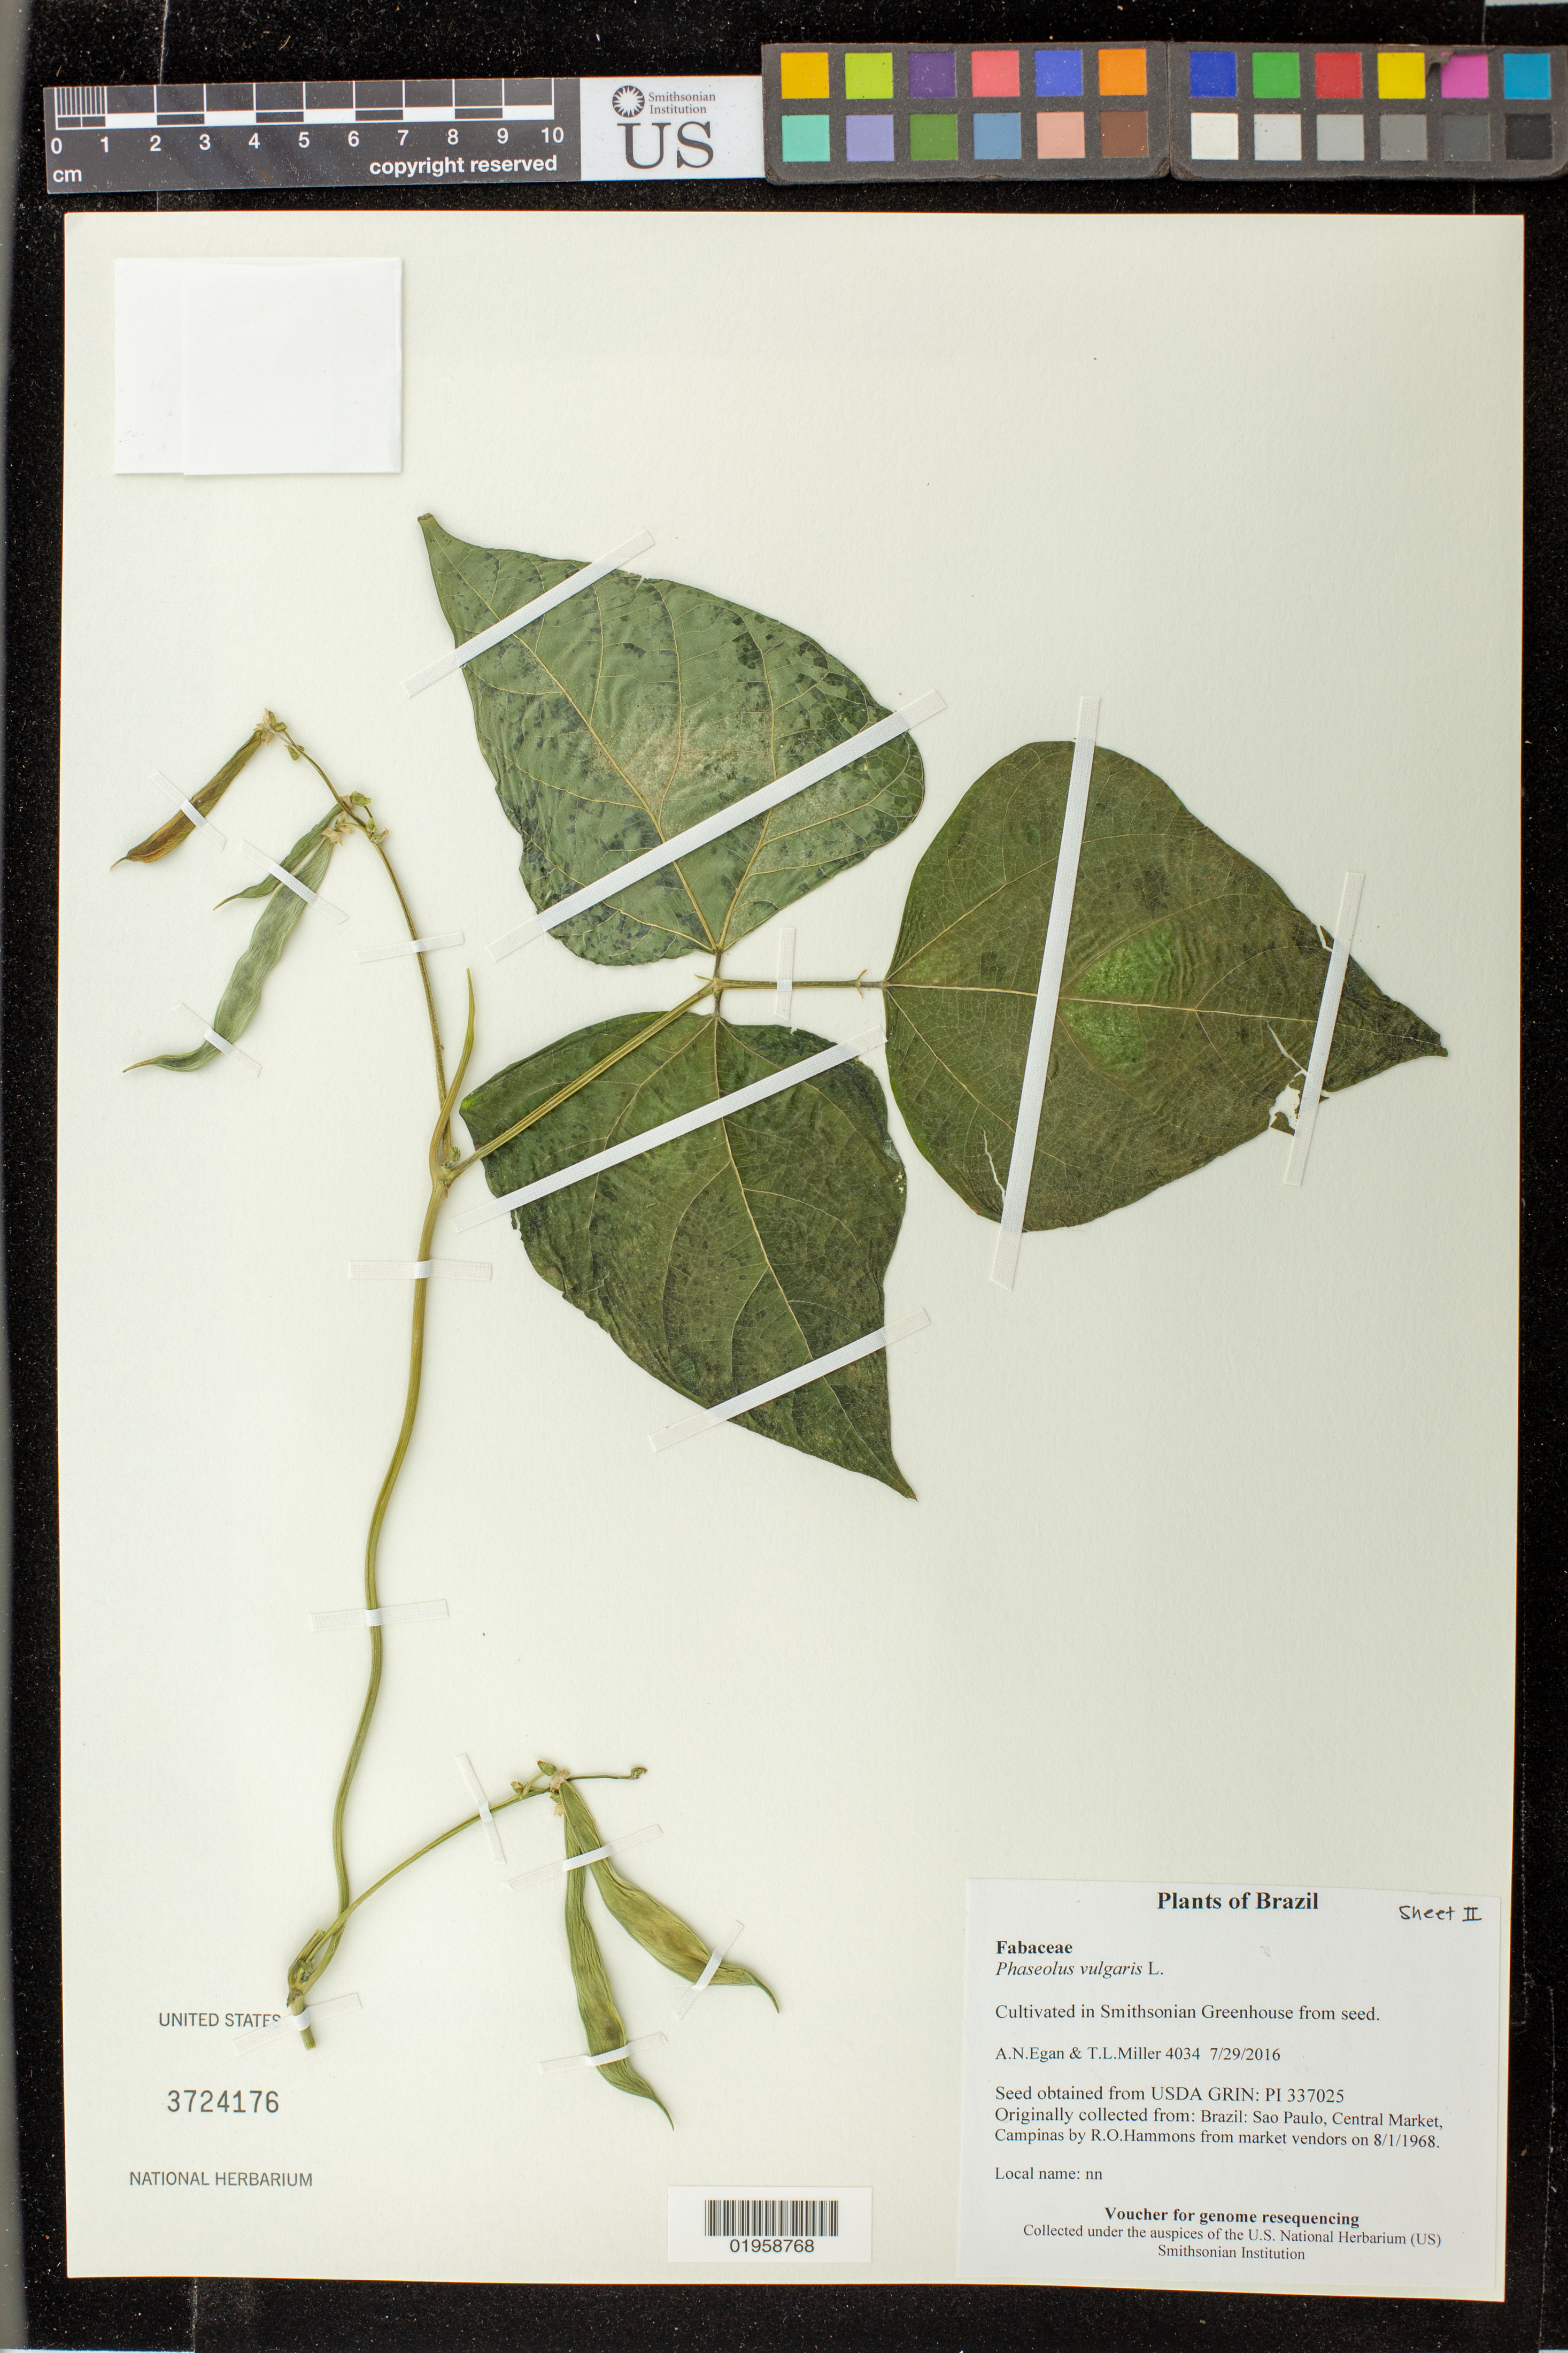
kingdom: Plantae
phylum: Tracheophyta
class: Magnoliopsida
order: Fabales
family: Fabaceae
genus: Phaseolus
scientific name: Phaseolus vulgaris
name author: L.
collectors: A. N. Egan & T. L. Miller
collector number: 4034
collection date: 2016-07-29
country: United States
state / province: Maryland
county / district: Prince George's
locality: Smithsonian's Museum Support Ctr; 4210 Suitland Pkwy., NMNH Botany Research Greenhouses. Suitland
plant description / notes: Originally collected in Brazil, Sao Paulo, Central Market, Campinas on 1968-08-01. R.O.Hammons (collector), from market vendors; Grown from seed acquired from the USDA's GRIN seed bank.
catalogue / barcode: US 3724176